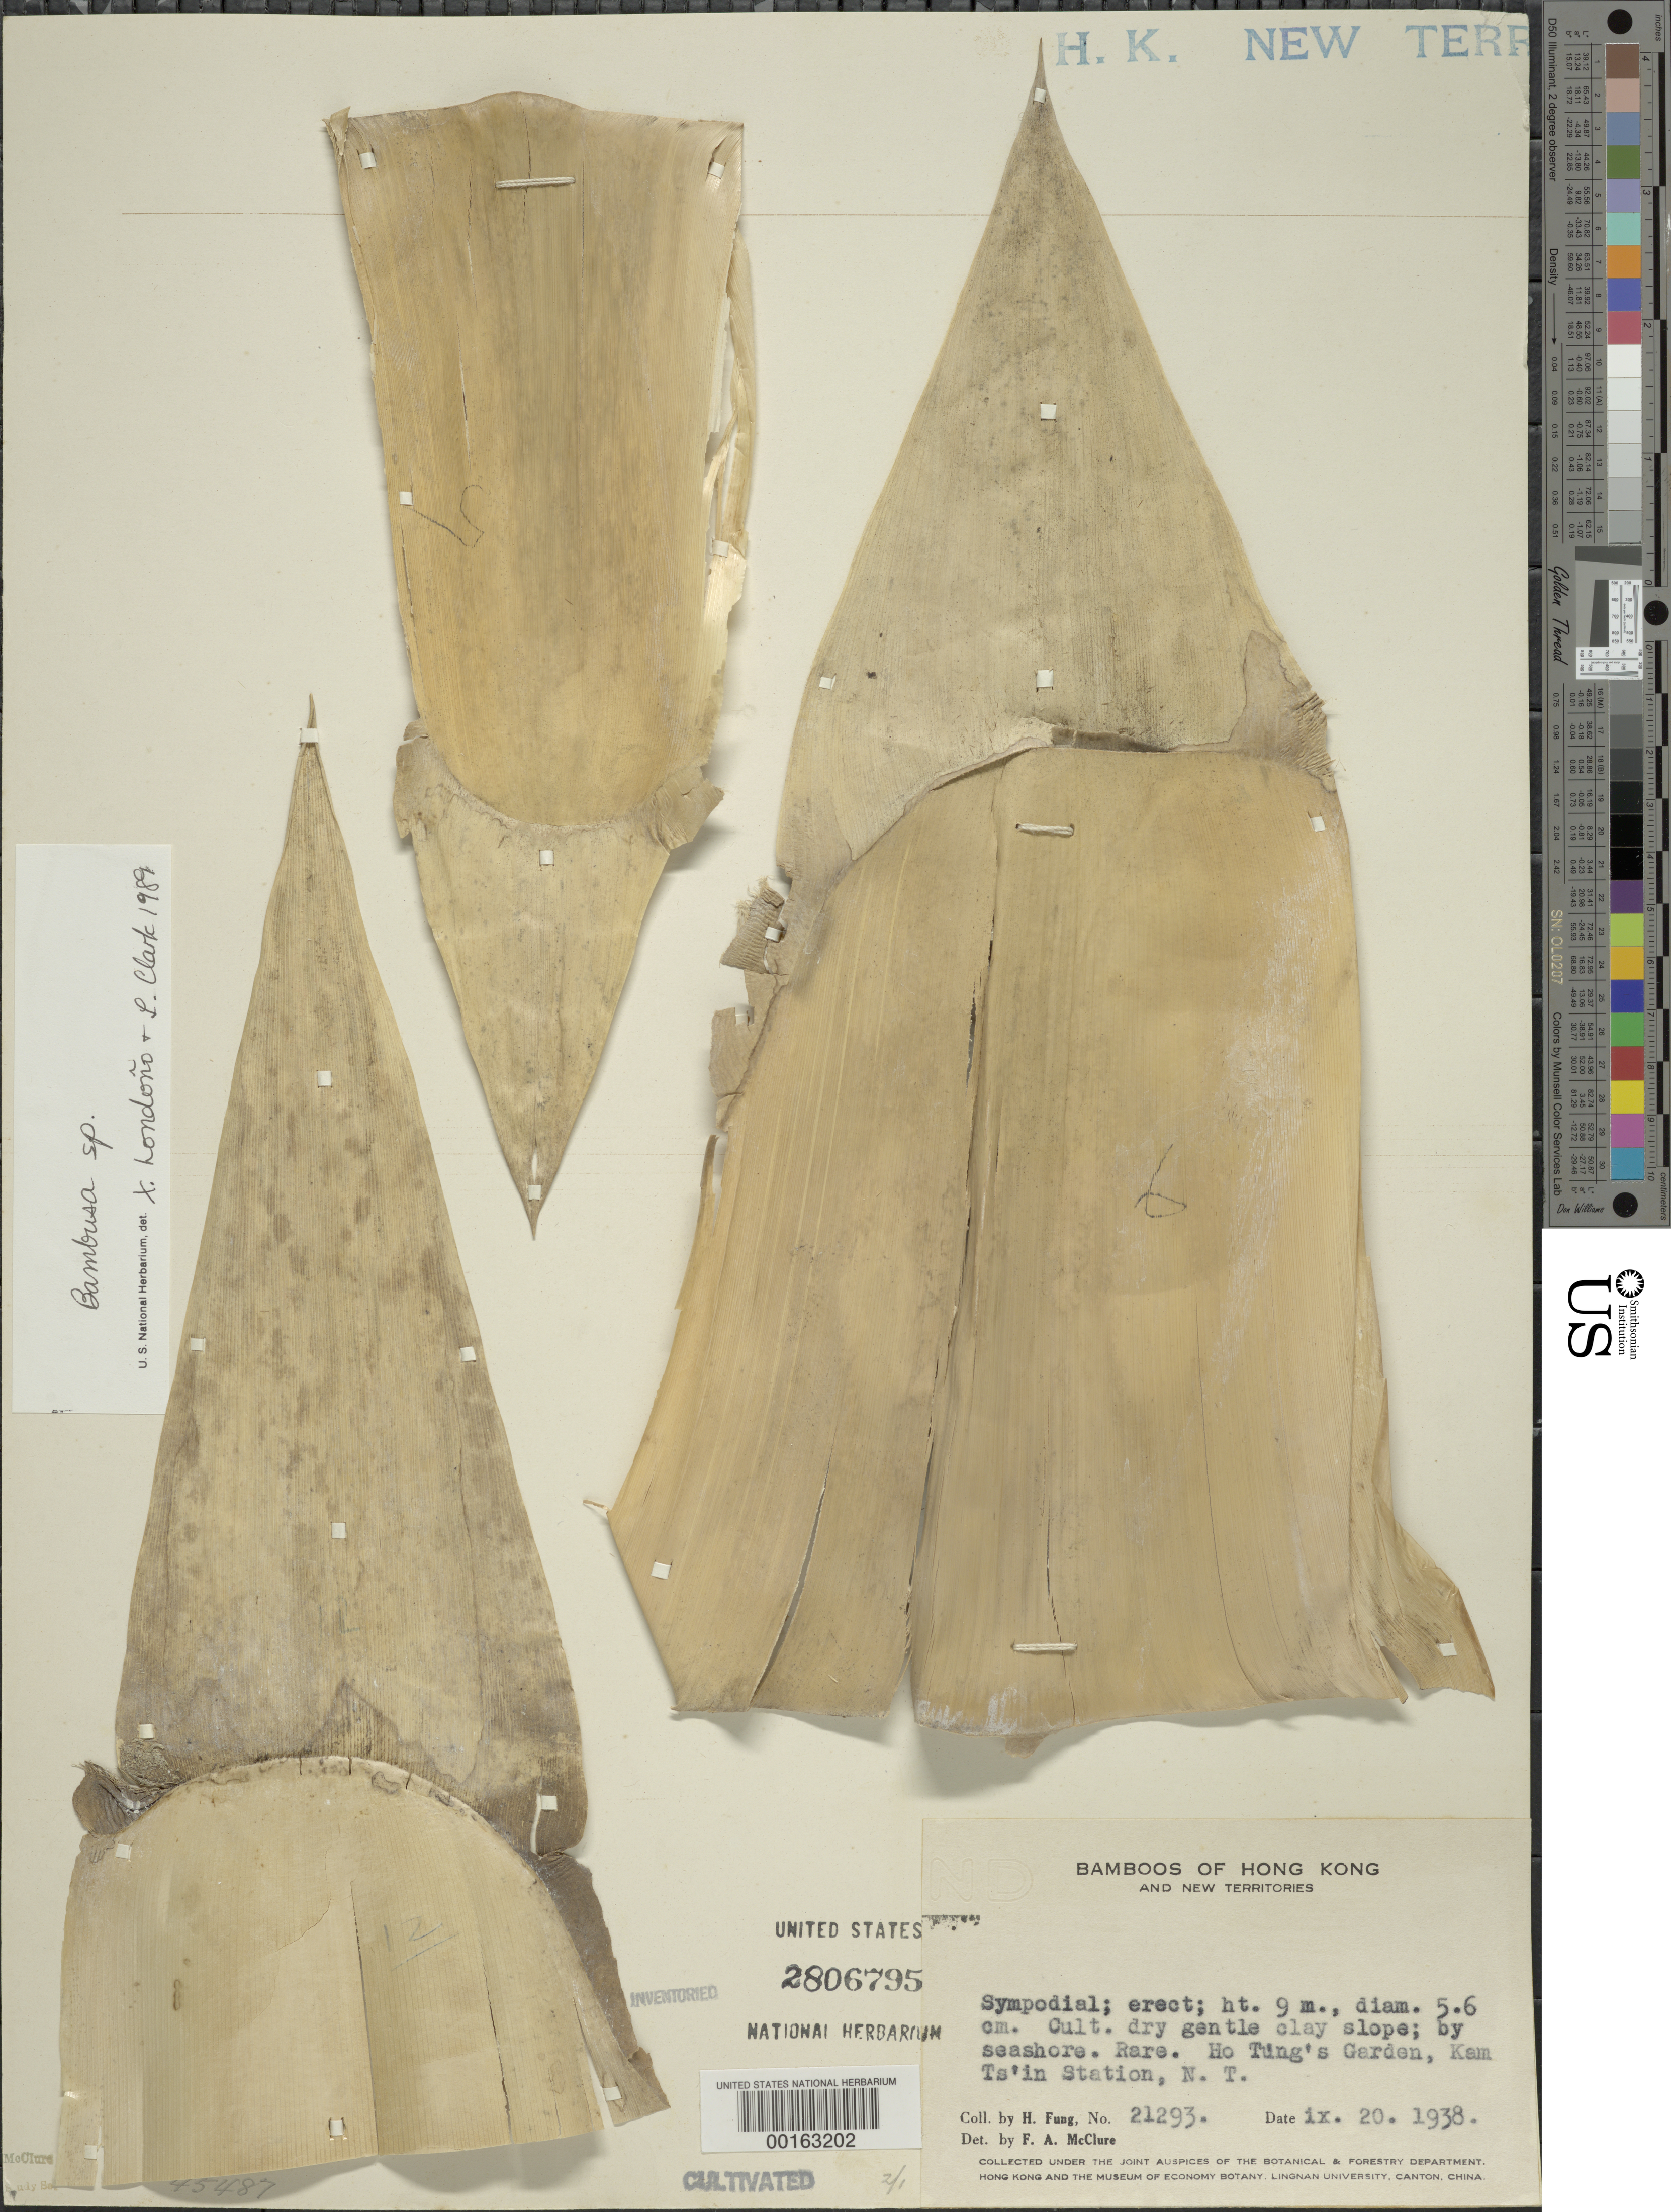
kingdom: Plantae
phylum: Tracheophyta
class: Liliopsida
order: Poales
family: Poaceae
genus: Bambusa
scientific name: Bambusa sp.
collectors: H. L. Fung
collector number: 21293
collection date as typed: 20 Sep 1938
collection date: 1938-09-20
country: China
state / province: Hong Kong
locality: Kam ts'in station, ho tung's garden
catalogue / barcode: US 2806795